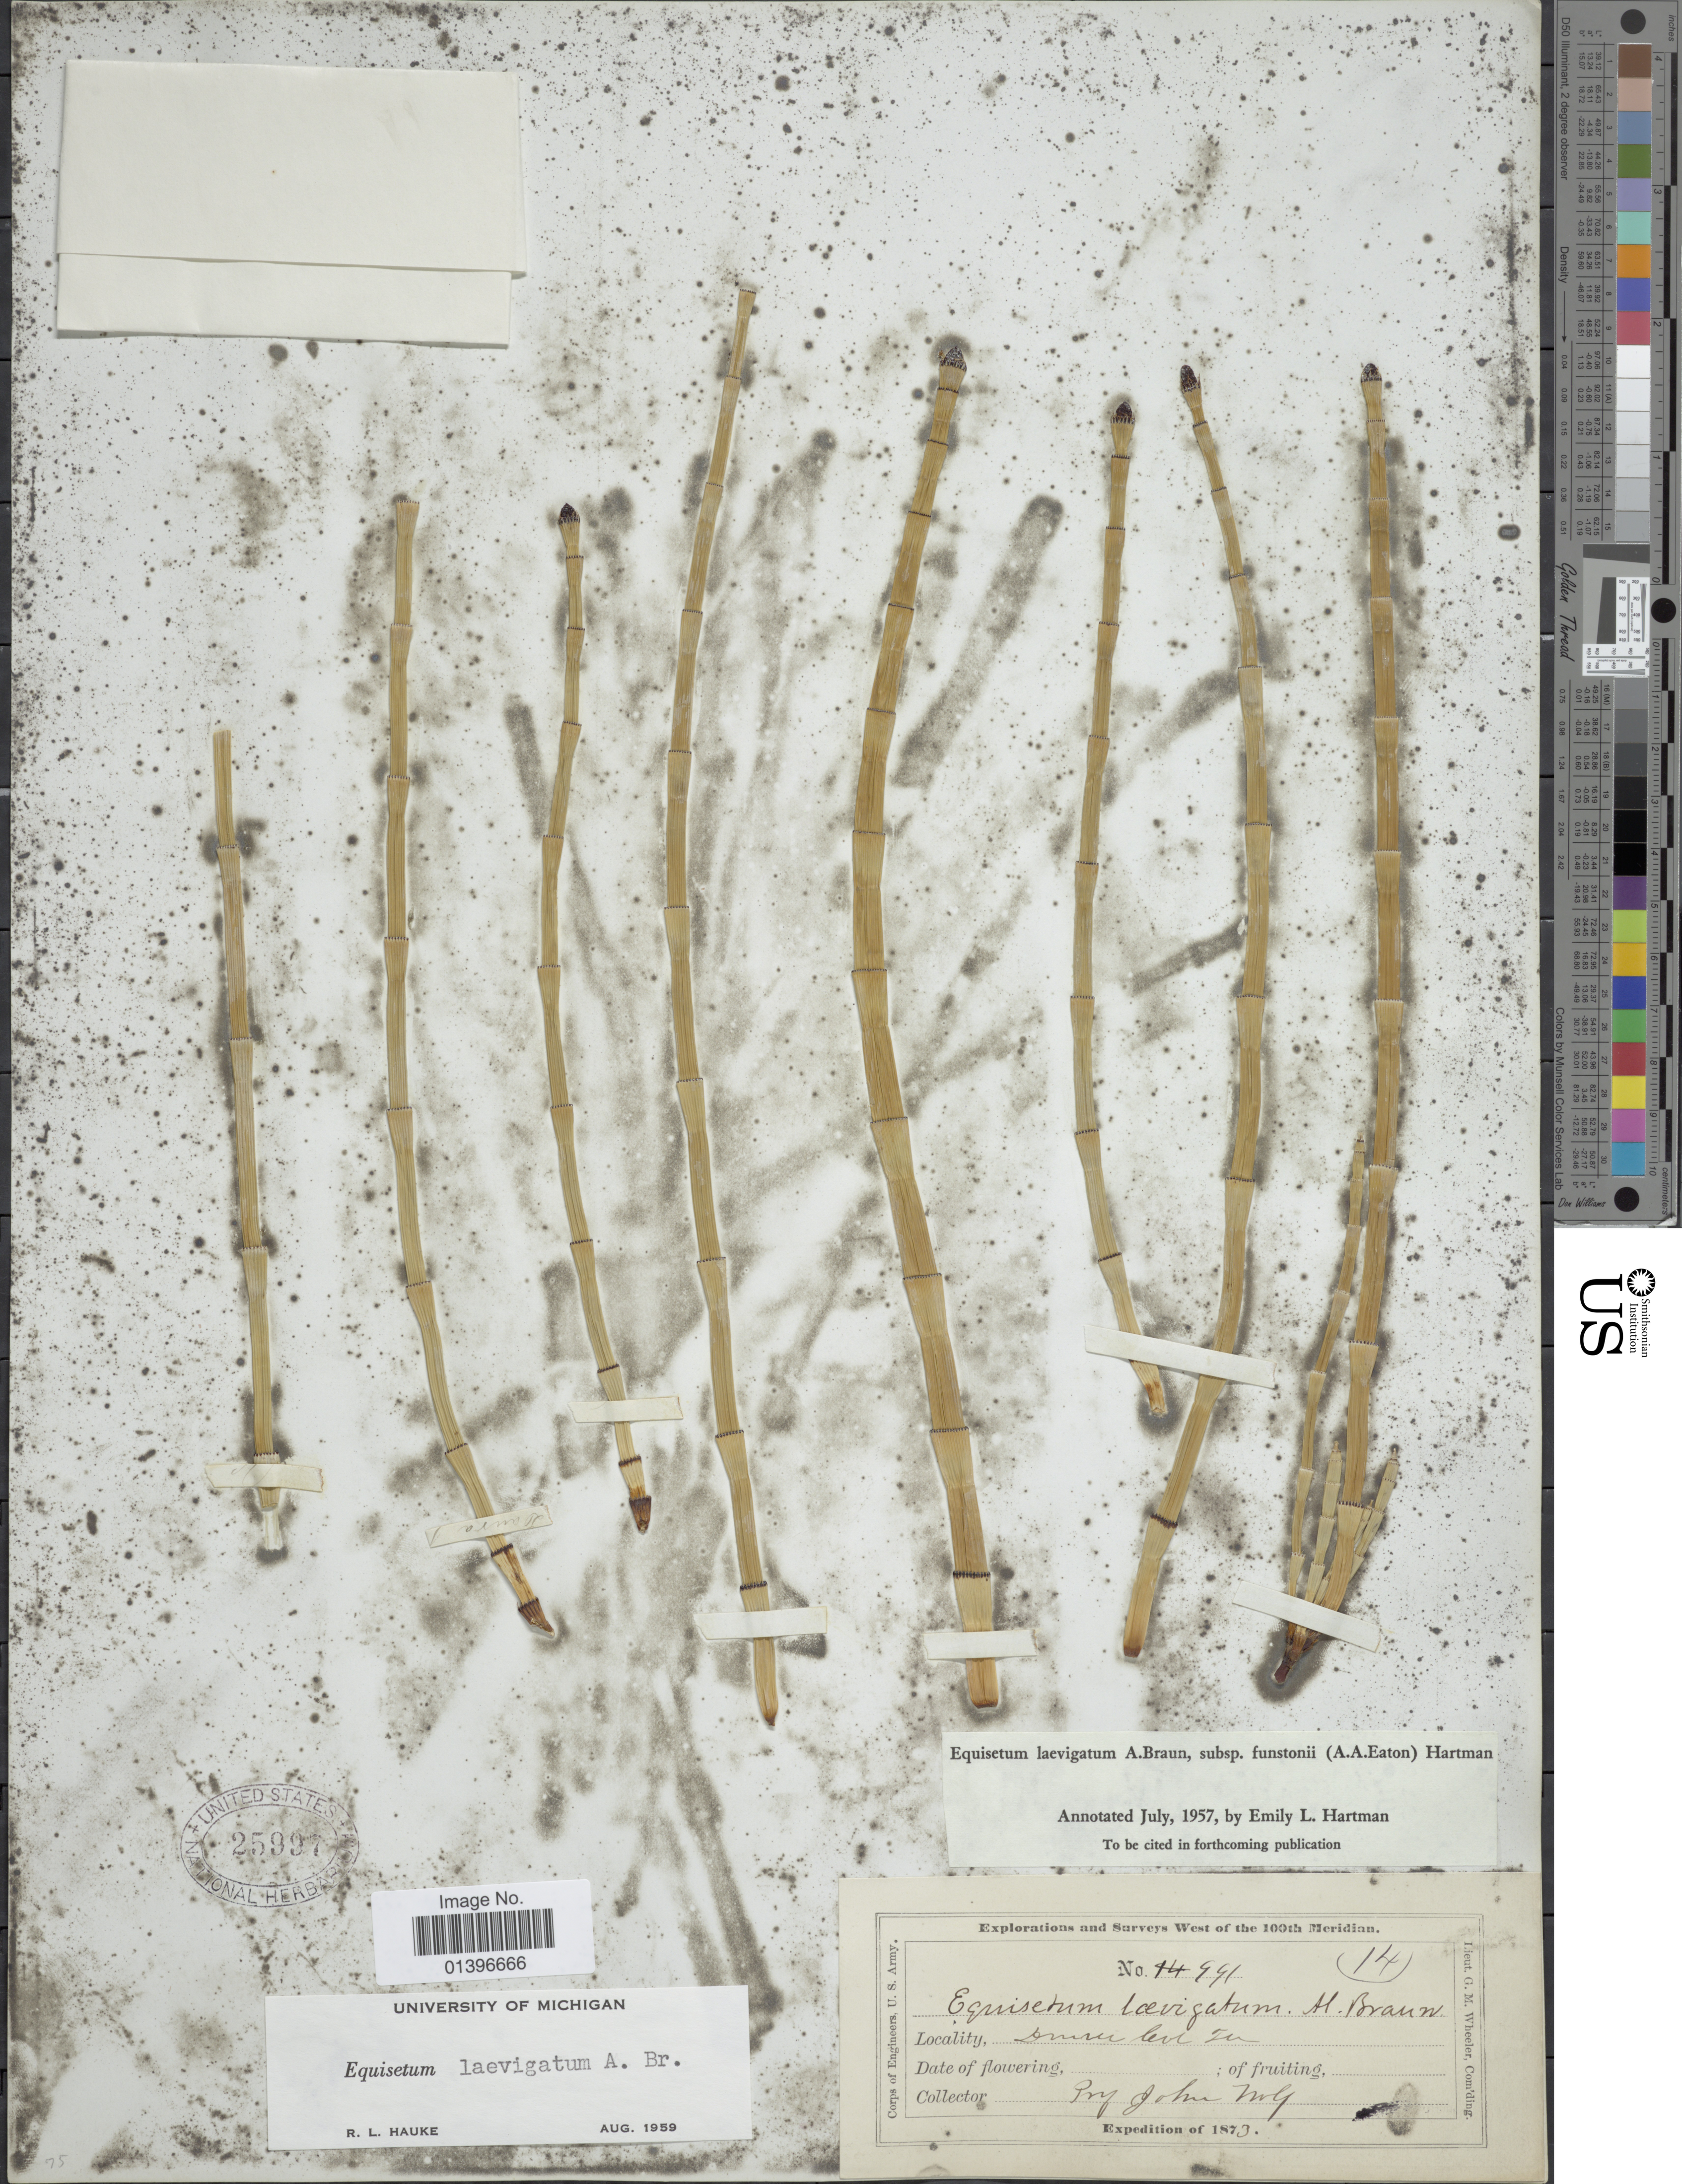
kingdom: Plantae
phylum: Tracheophyta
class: Polypodiopsida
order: Equisetales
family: Equisetaceae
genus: Equisetum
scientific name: Equisetum laevigatum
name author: A. Braun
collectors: J. Wolf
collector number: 991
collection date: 1873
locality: Dunner levt Tu. [interpreted]